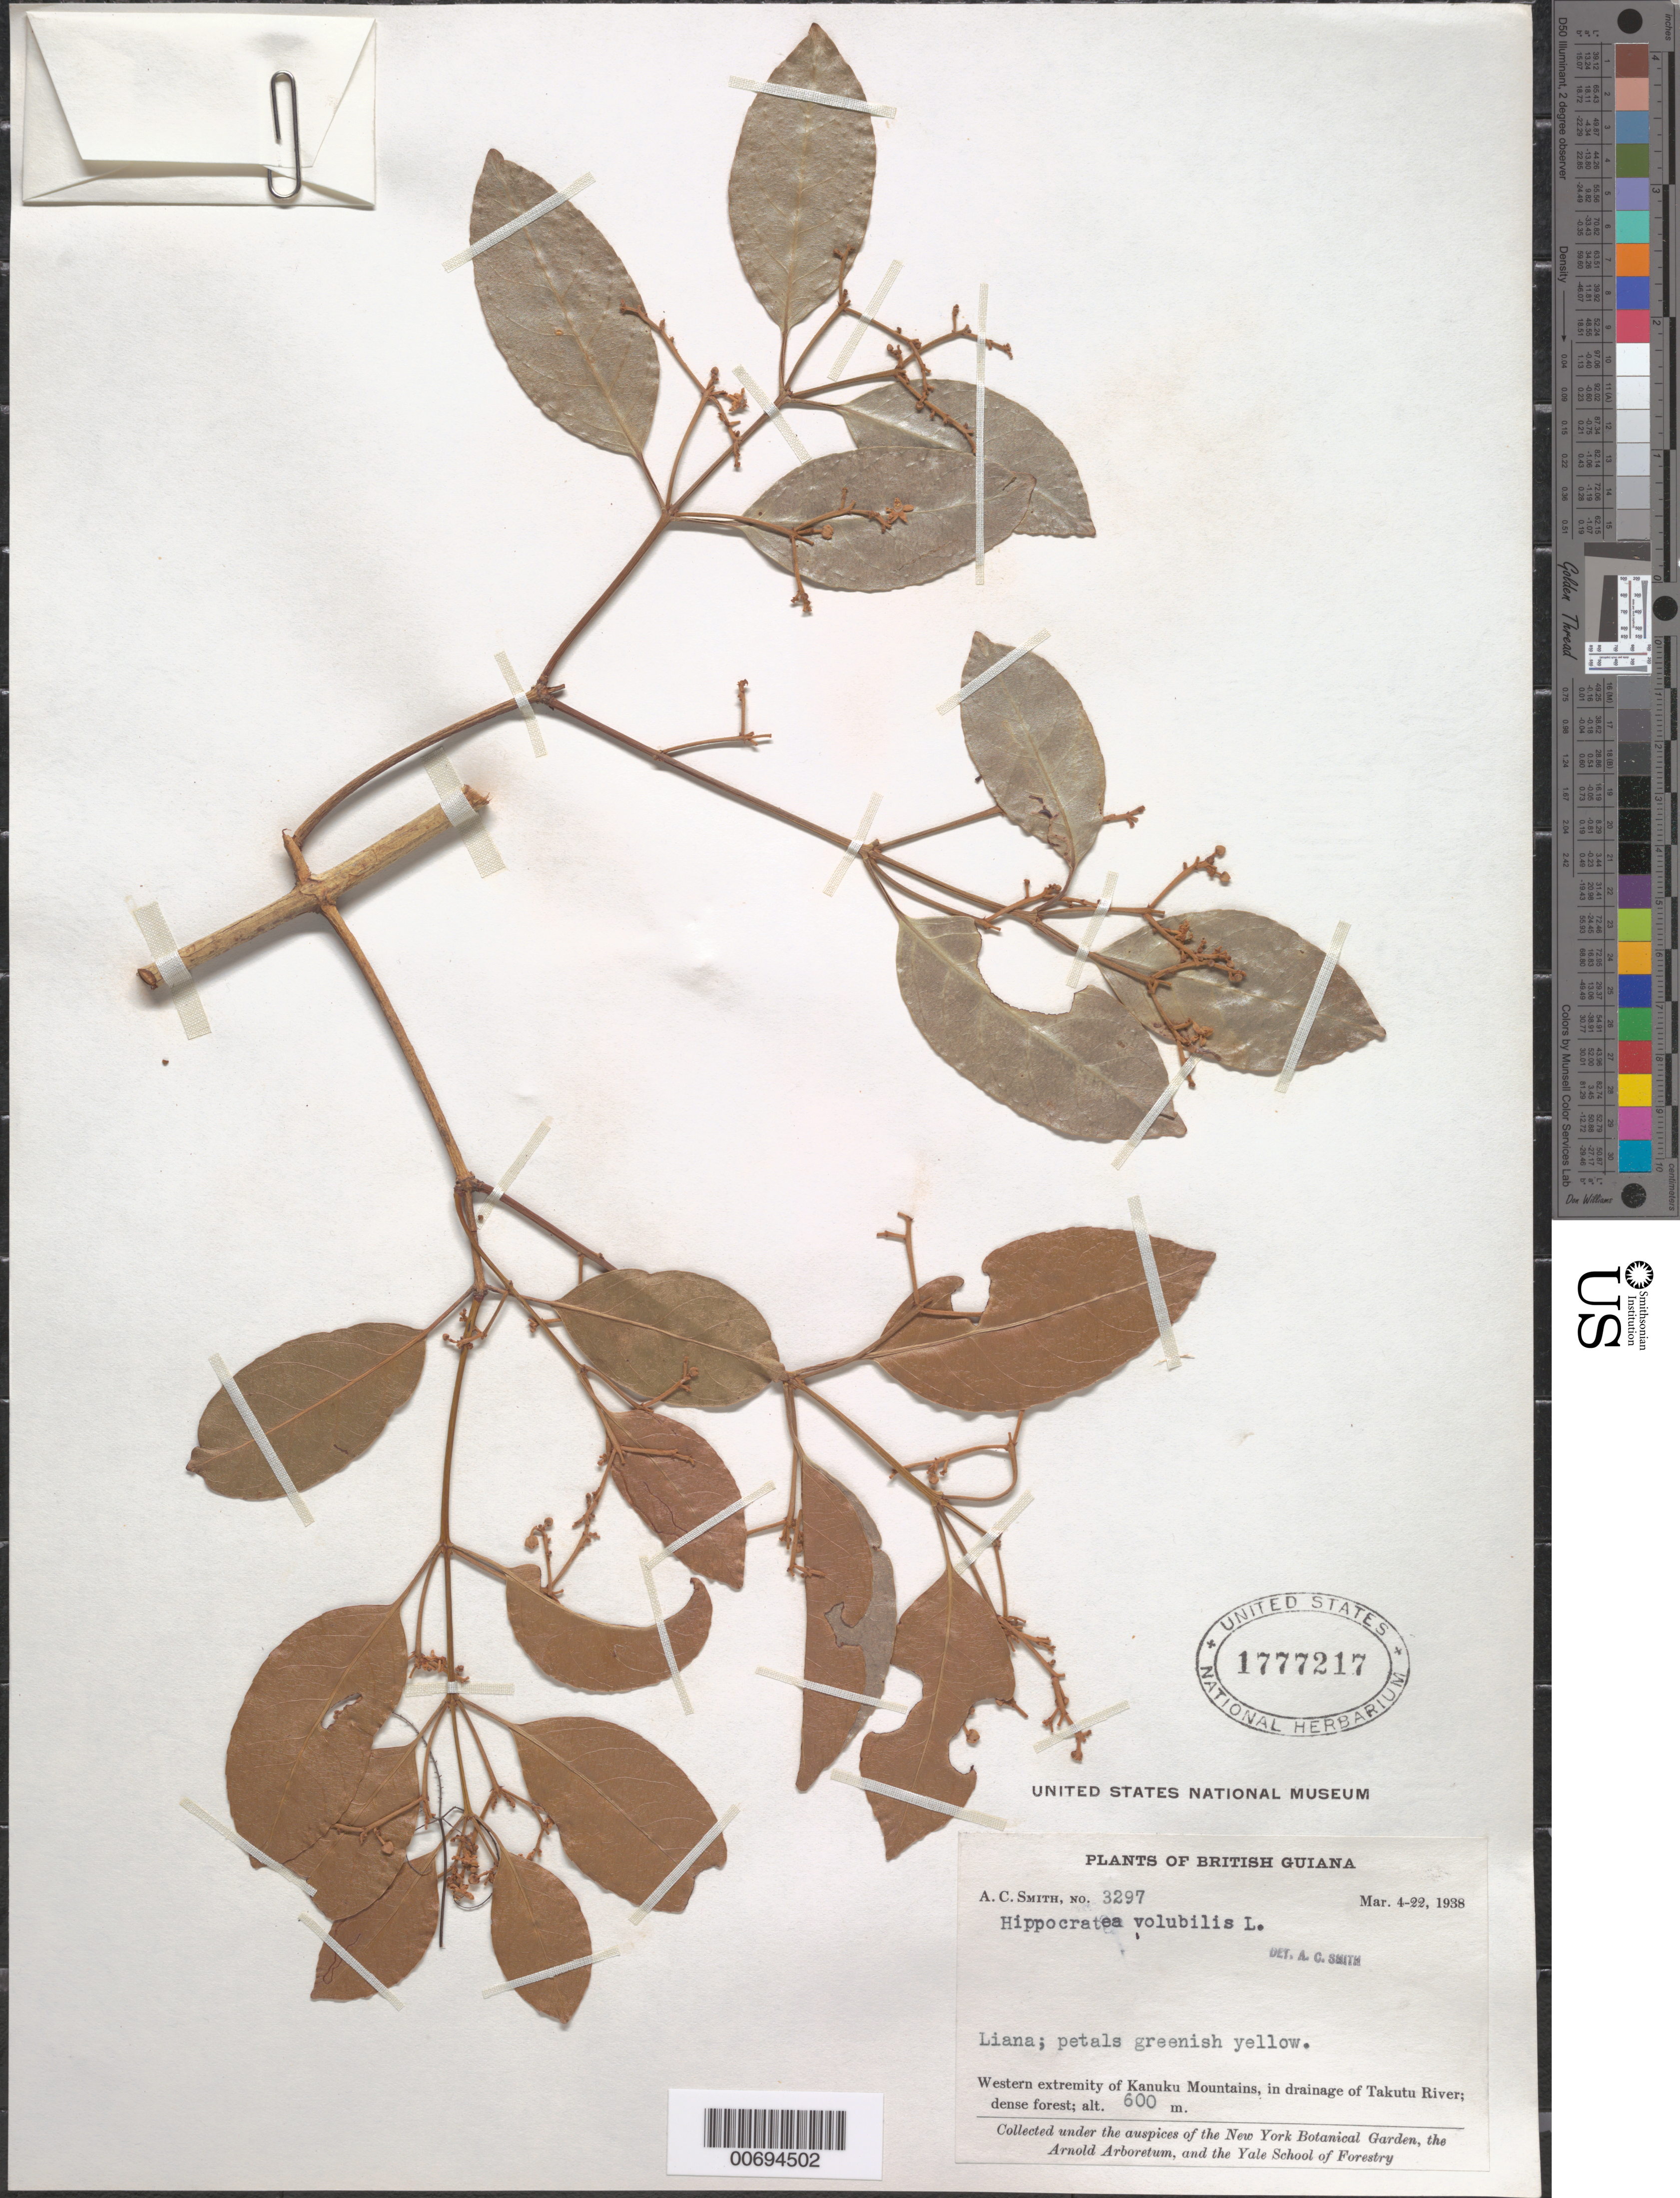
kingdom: Plantae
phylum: Tracheophyta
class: Magnoliopsida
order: Celastrales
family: Celastraceae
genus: Hippocratea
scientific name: Hippocratea volubilis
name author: L.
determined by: Smith, A. C.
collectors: A. C. Smith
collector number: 3297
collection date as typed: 4-Mar-38 to 22-Mar-38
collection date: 1938-03-04/1938-03-22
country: Guyana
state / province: U. Takutu-U. Essequibo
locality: Kanuku Mts., drainage of Takutu R., western extremity of Kanuku Mountains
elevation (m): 600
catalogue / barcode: US 1777217